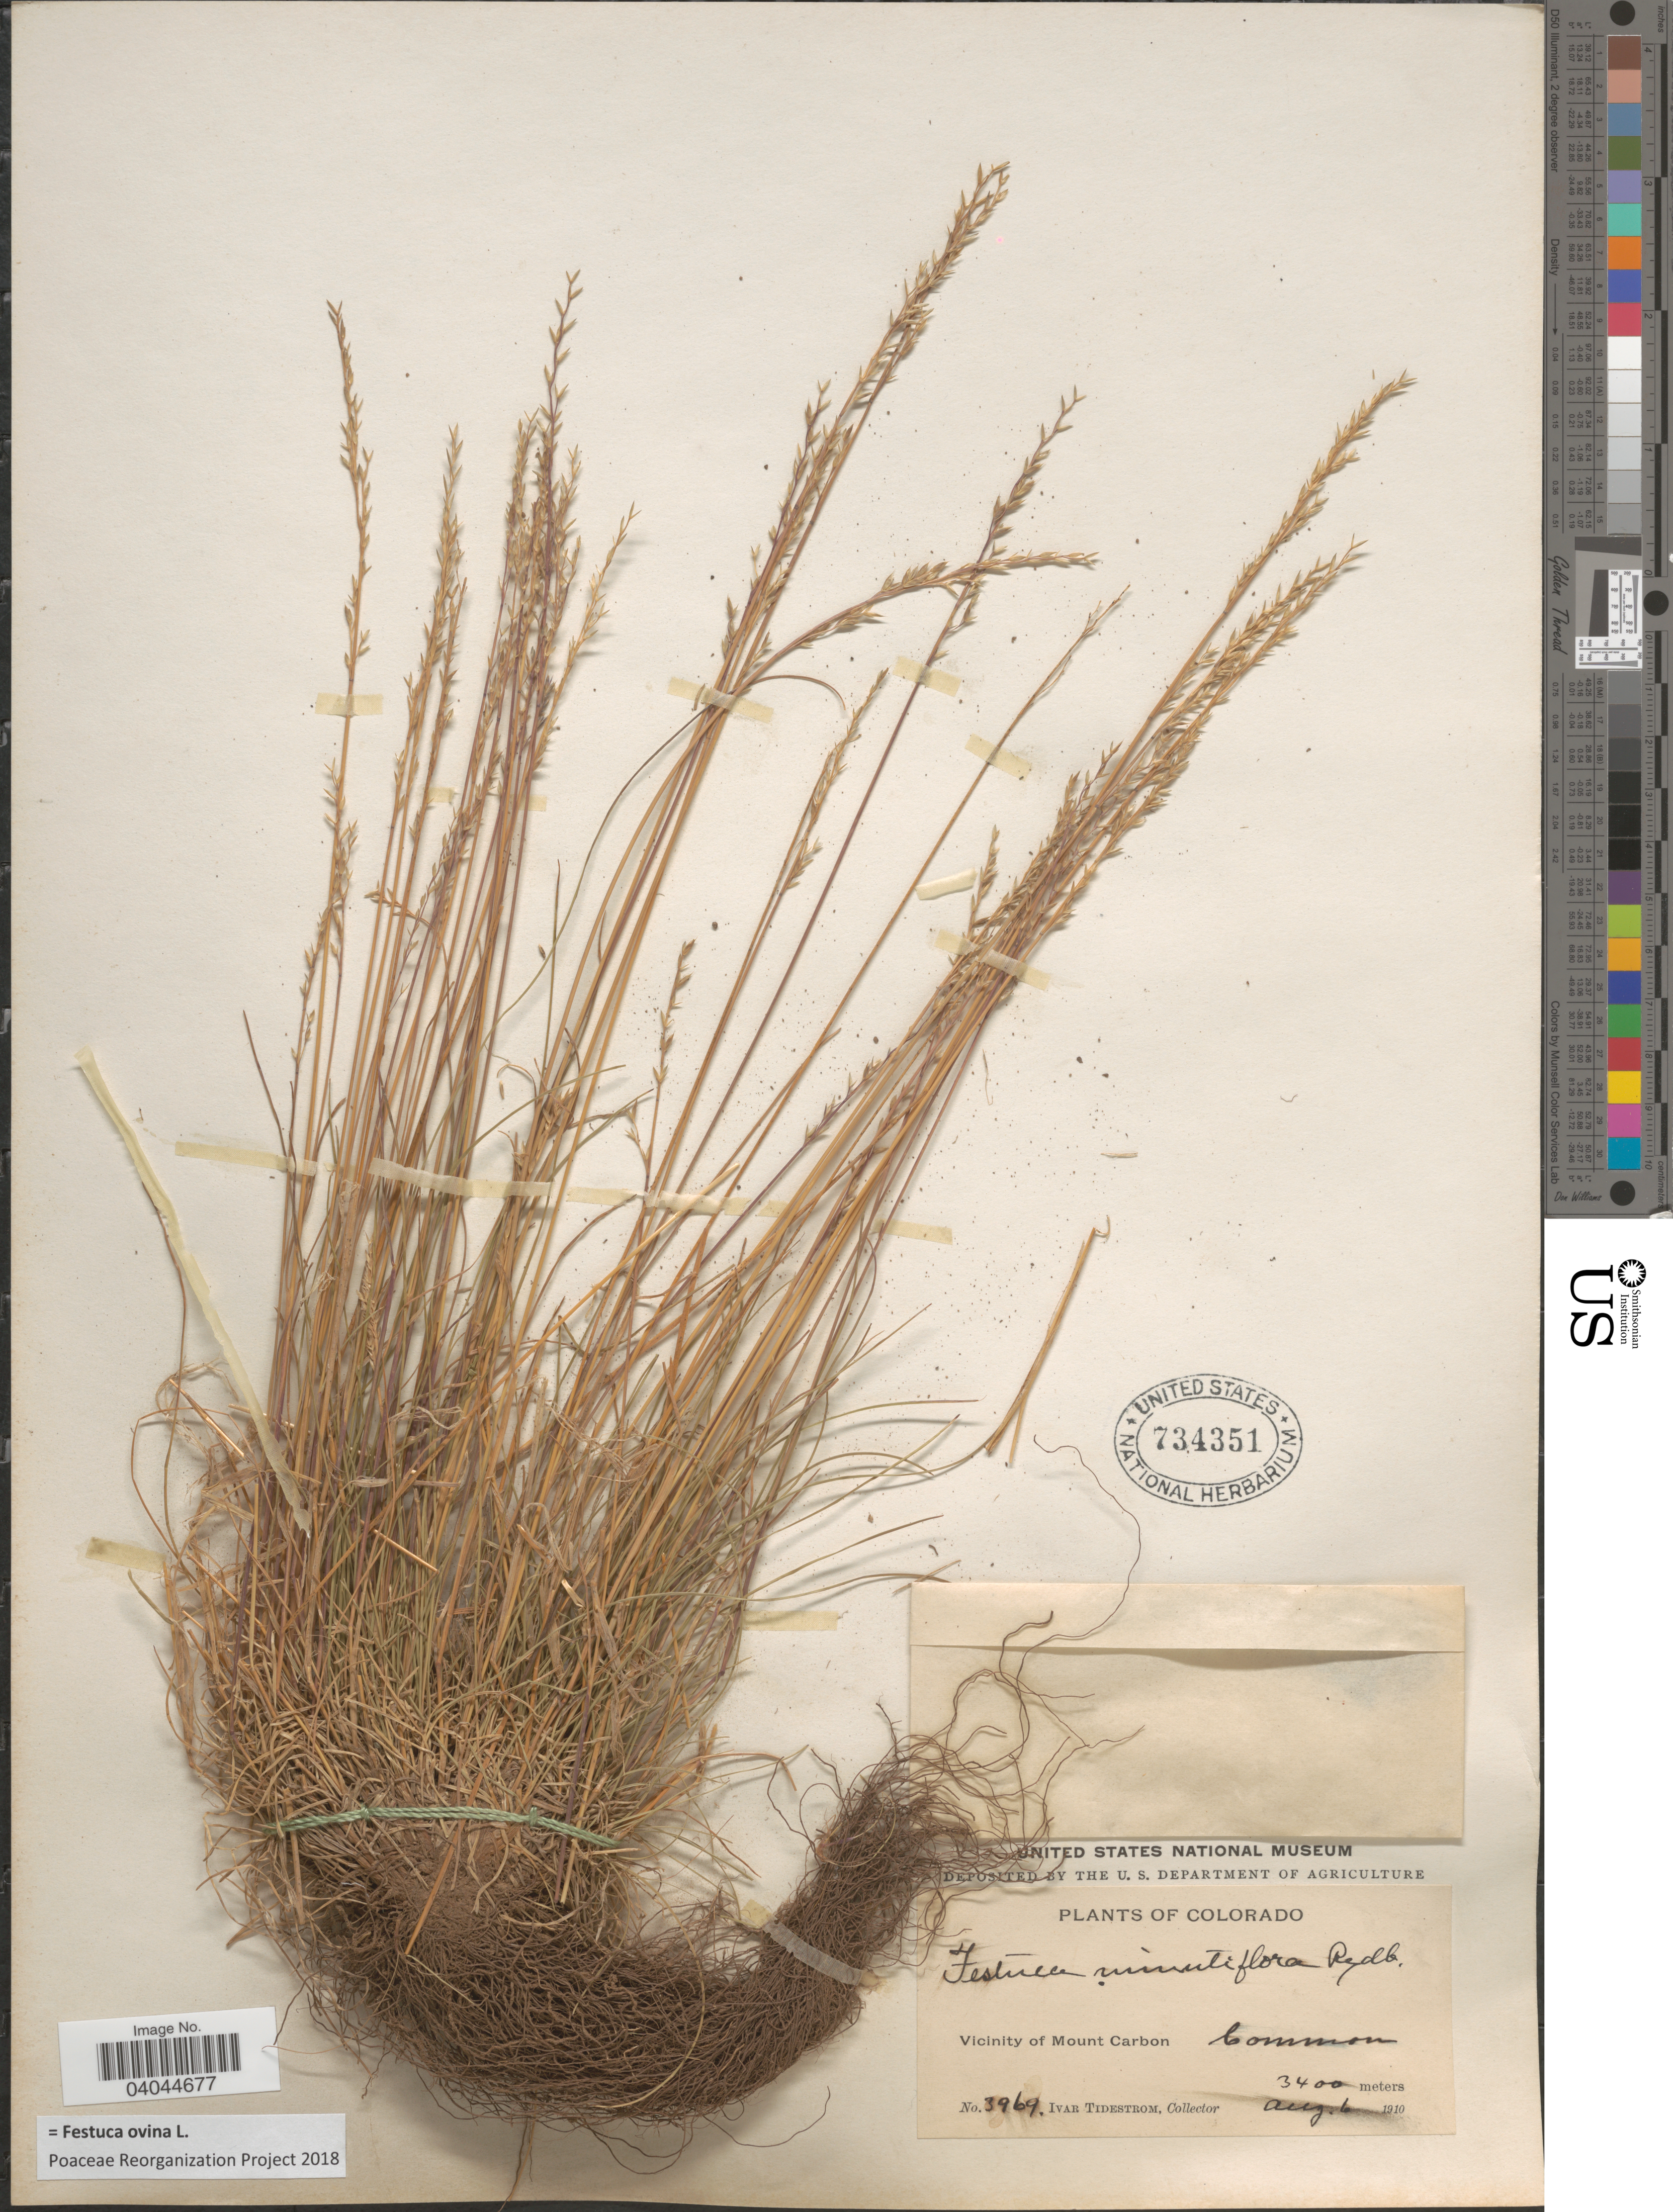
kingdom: Plantae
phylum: Tracheophyta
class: Liliopsida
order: Poales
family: Poaceae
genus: Festuca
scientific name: Festuca ovina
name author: L.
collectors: I. F. Tidestrom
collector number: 3969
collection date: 1919-08-06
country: United States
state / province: Colorado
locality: Vicinity of Mount Carbon.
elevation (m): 3400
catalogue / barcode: US 734351